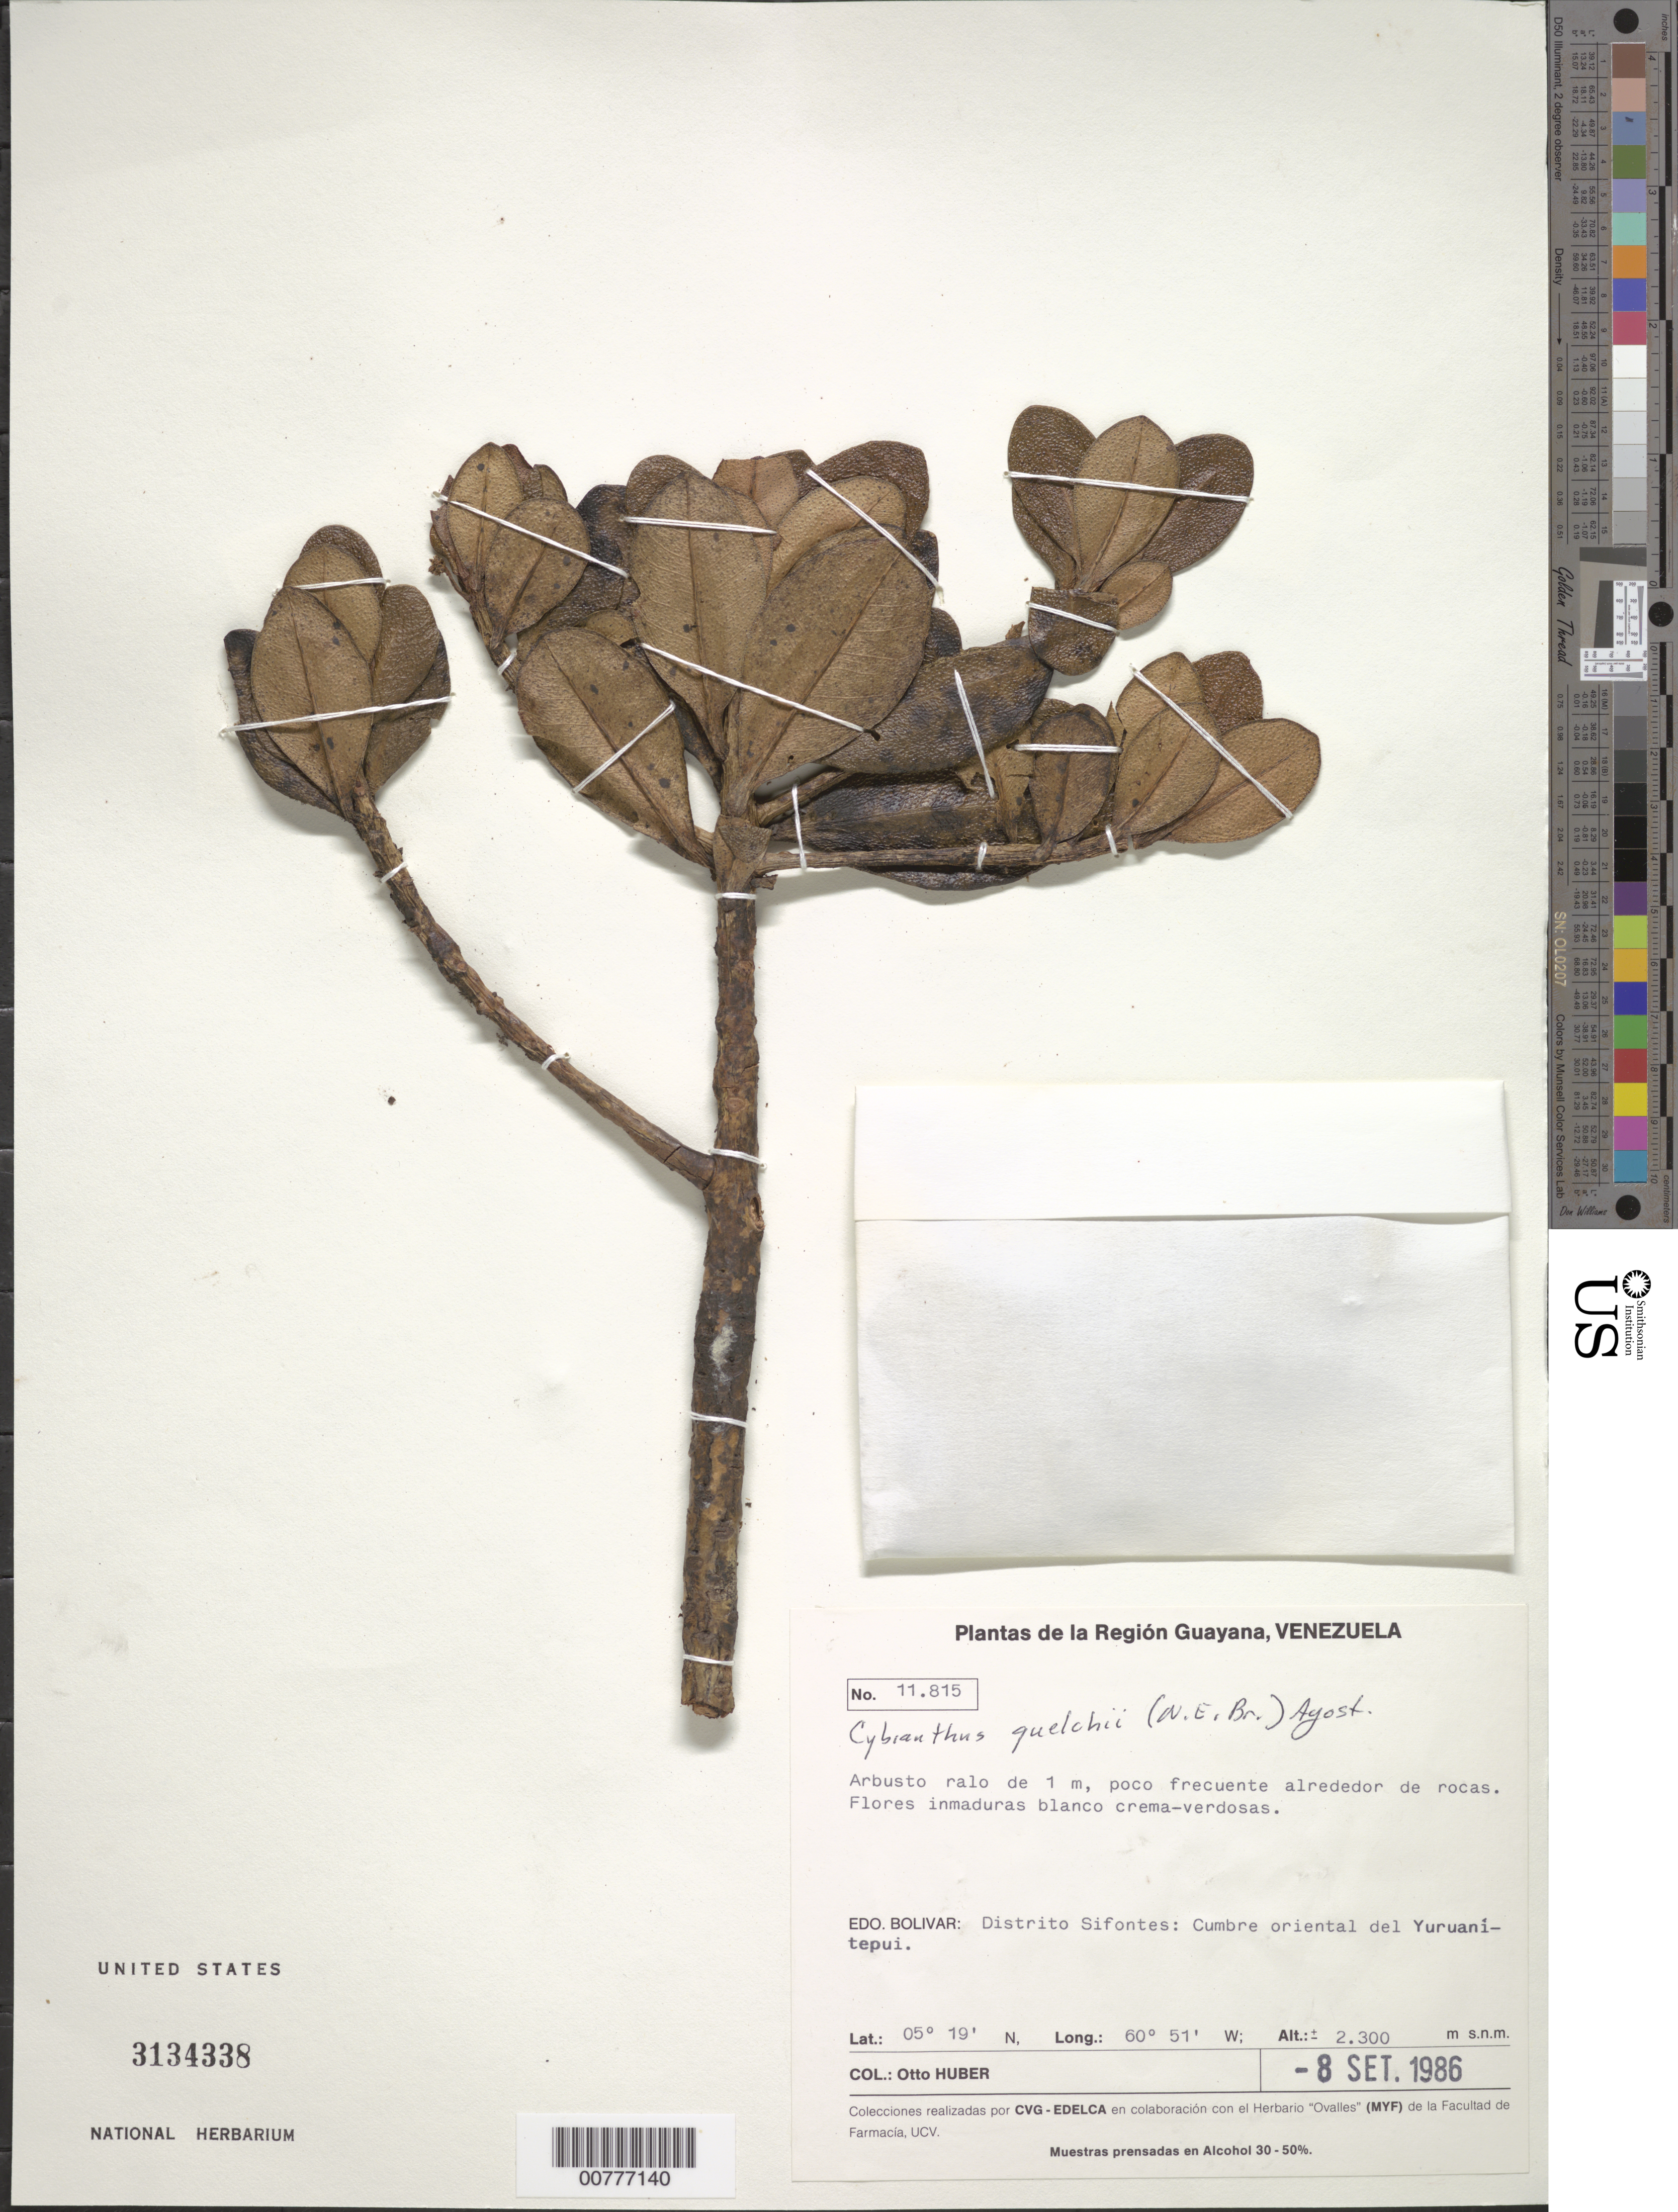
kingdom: Plantae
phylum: Tracheophyta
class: Magnoliopsida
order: Ericales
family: Primulaceae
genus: Cybianthus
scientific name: Cybianthus quelchii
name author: (N.E. Br.) G. Agostini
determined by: Pipoly, J. J., III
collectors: O. Huber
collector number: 11815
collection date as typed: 8-Sep-86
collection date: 1986-09-08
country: Venezuela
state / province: Bolívar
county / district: Sifontes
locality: Yuruani-tepuí, eastern summit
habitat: Alrededor de rocas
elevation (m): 2300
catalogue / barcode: US 3134338